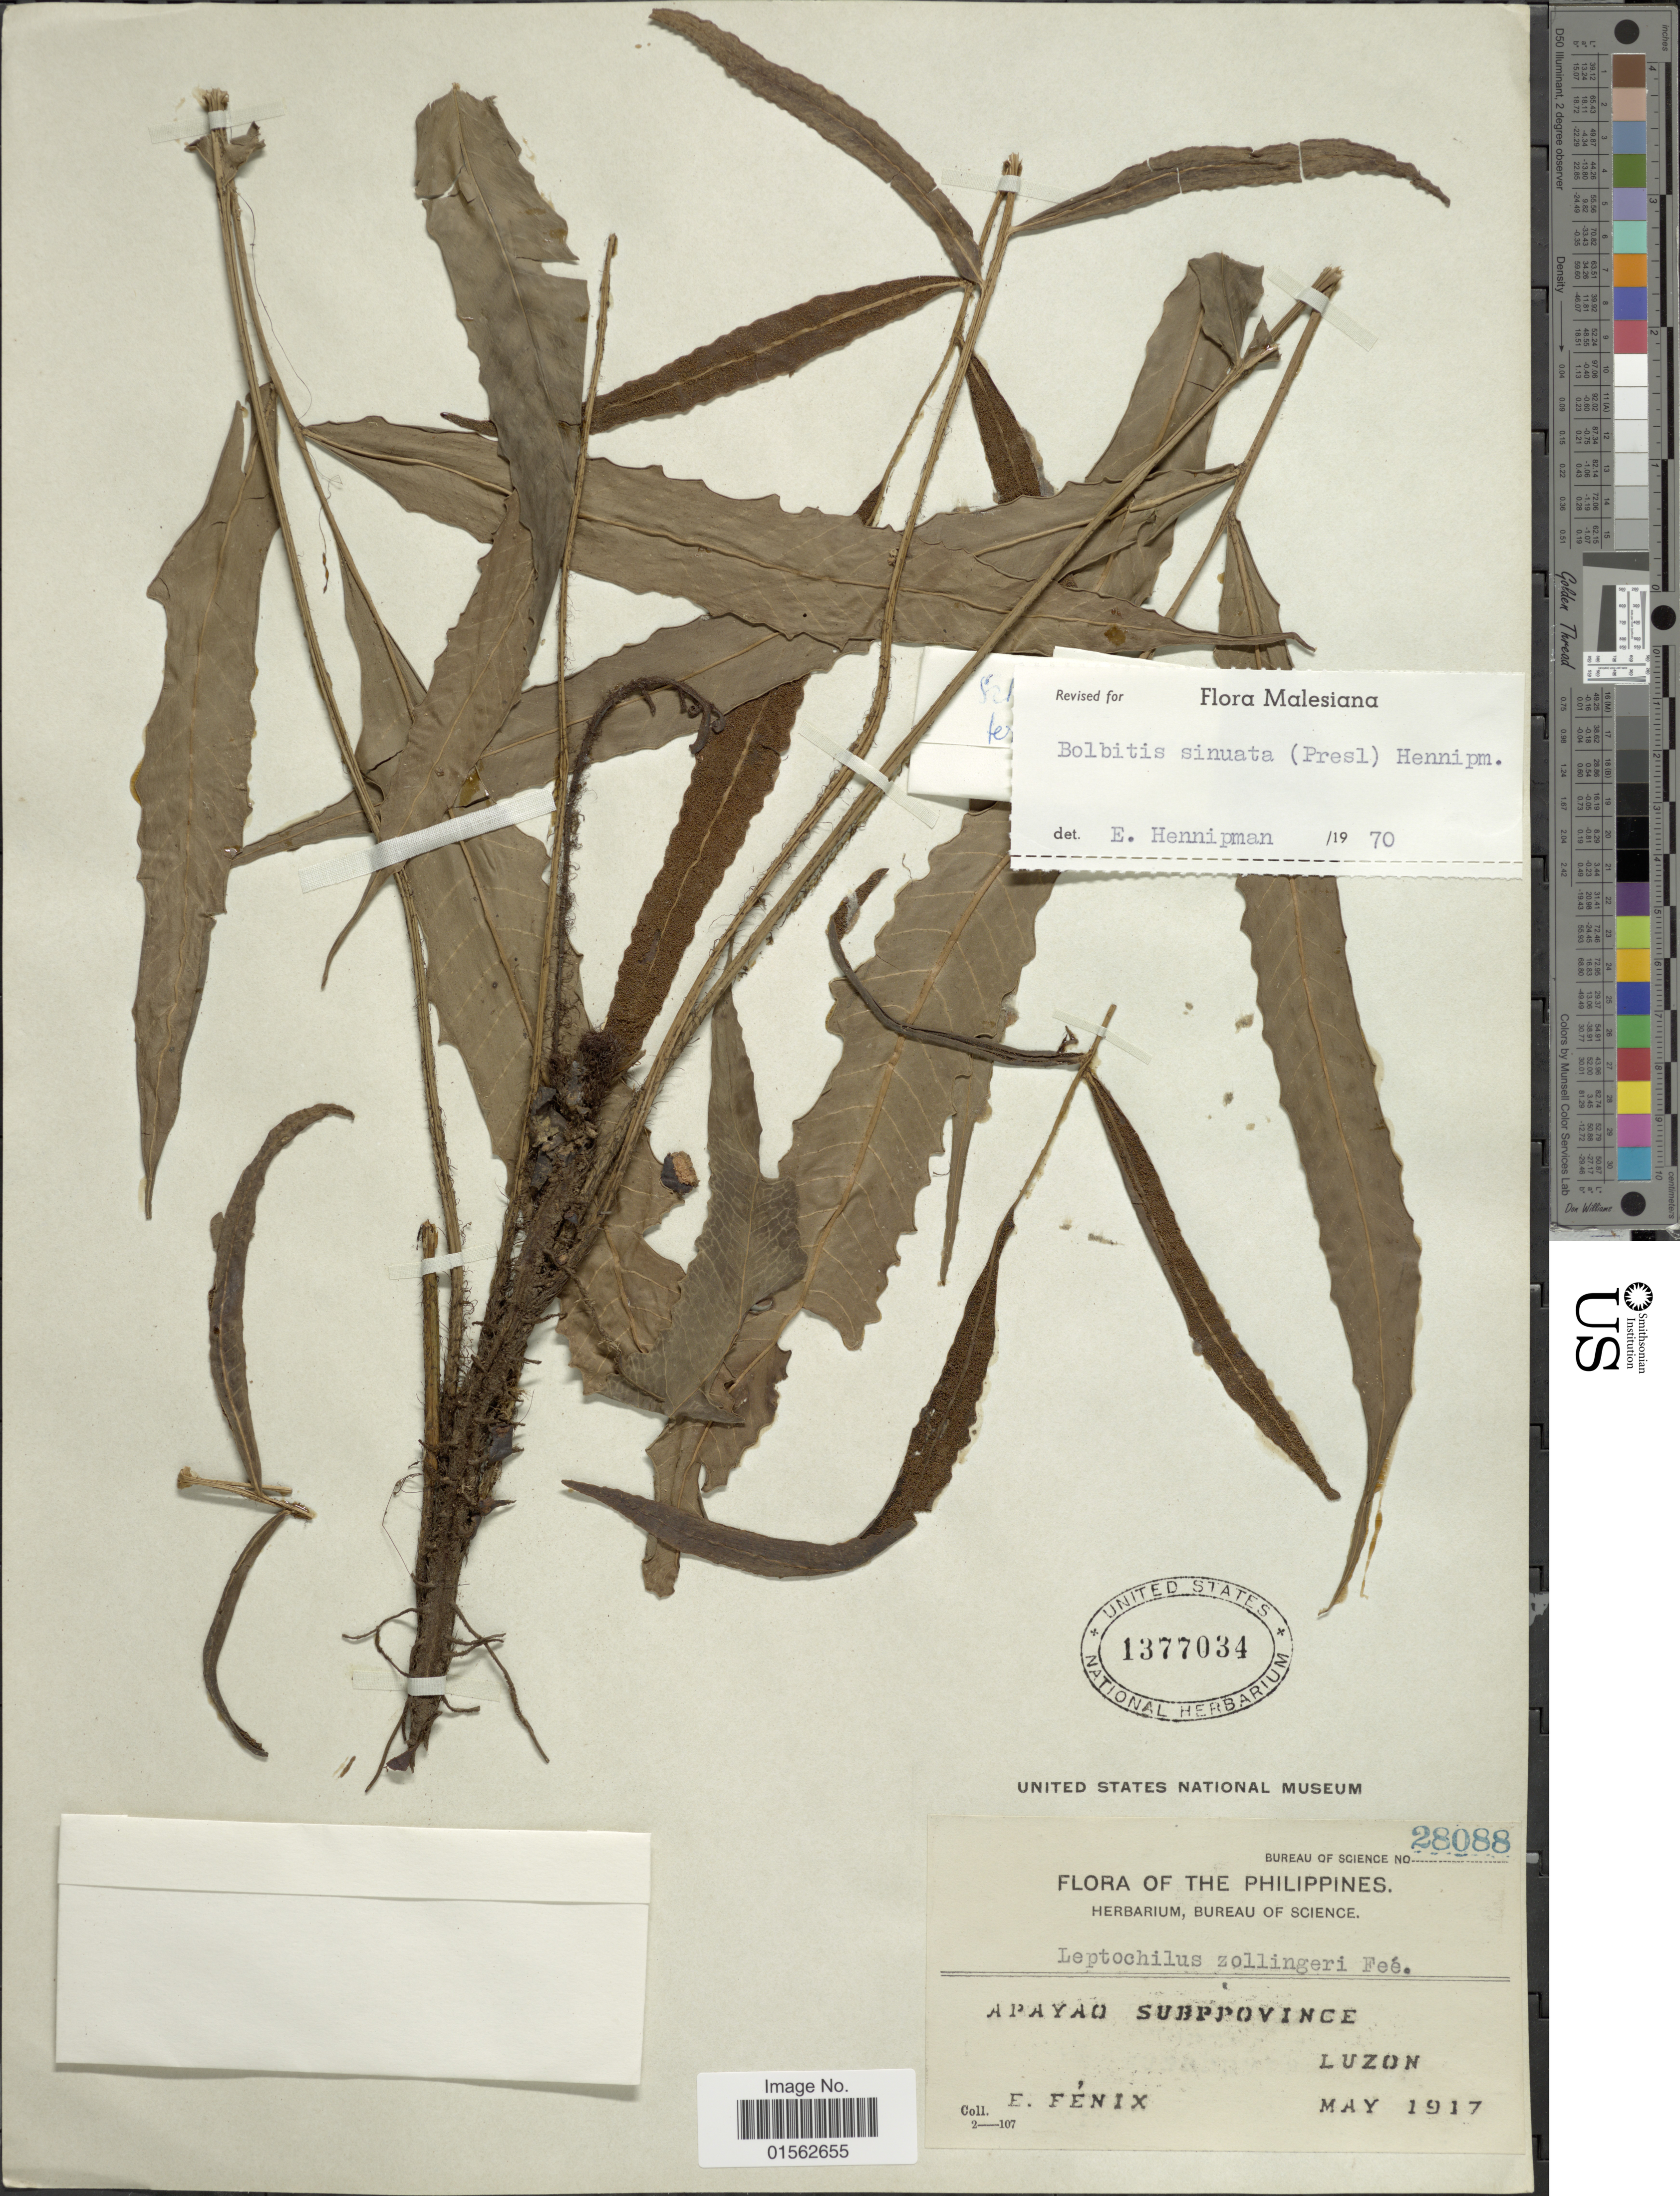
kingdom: Plantae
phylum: Tracheophyta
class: Polypodiopsida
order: Polypodiales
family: Dryopteridaceae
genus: Bolbitis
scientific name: Bolbitis sinuata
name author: (C. Presl) Hennipman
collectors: E. Fénix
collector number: Bureau of Science 28088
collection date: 1917-05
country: Philippines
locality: Philippines, Apayao Subprovince, Luzon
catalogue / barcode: US 1377034